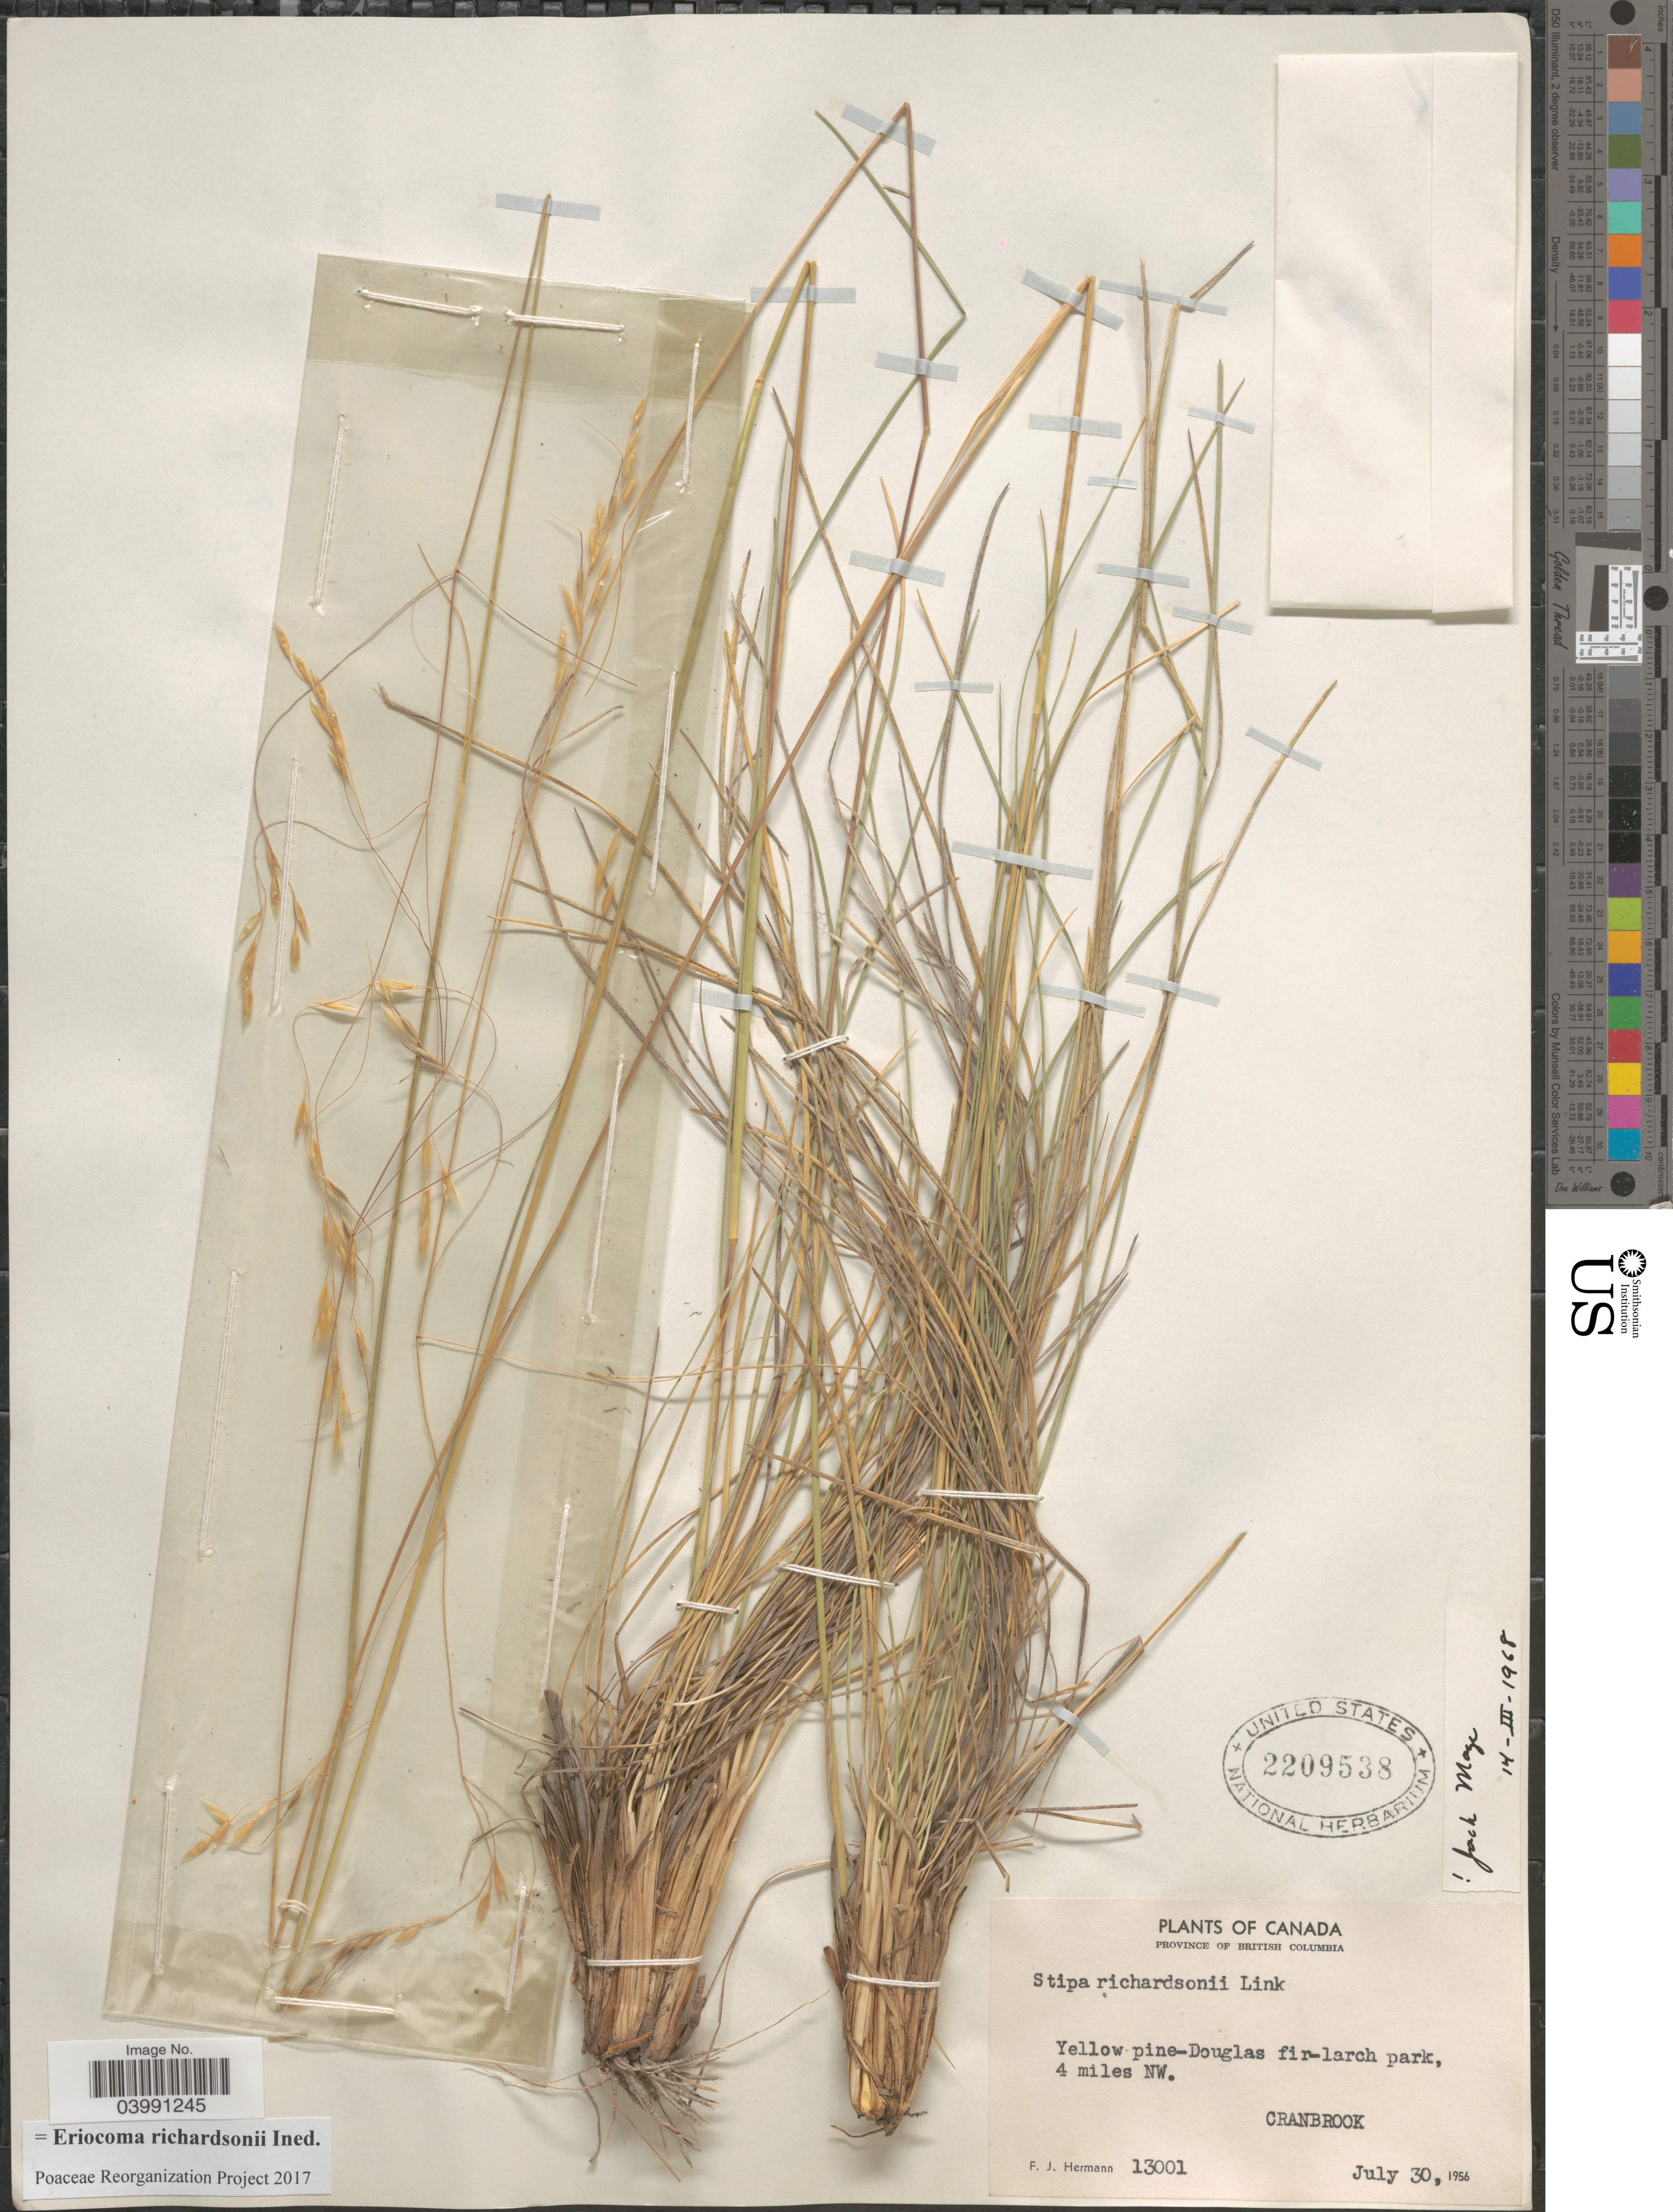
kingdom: Plantae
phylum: Tracheophyta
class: Liliopsida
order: Poales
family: Poaceae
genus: Eriocoma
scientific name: Eriocoma richardsonii ined.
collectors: F. J. Hermann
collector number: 13001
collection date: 1956-07-30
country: Canada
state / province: British Columbia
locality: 4 miles NW. Cranbrook.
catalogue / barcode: US 2209538